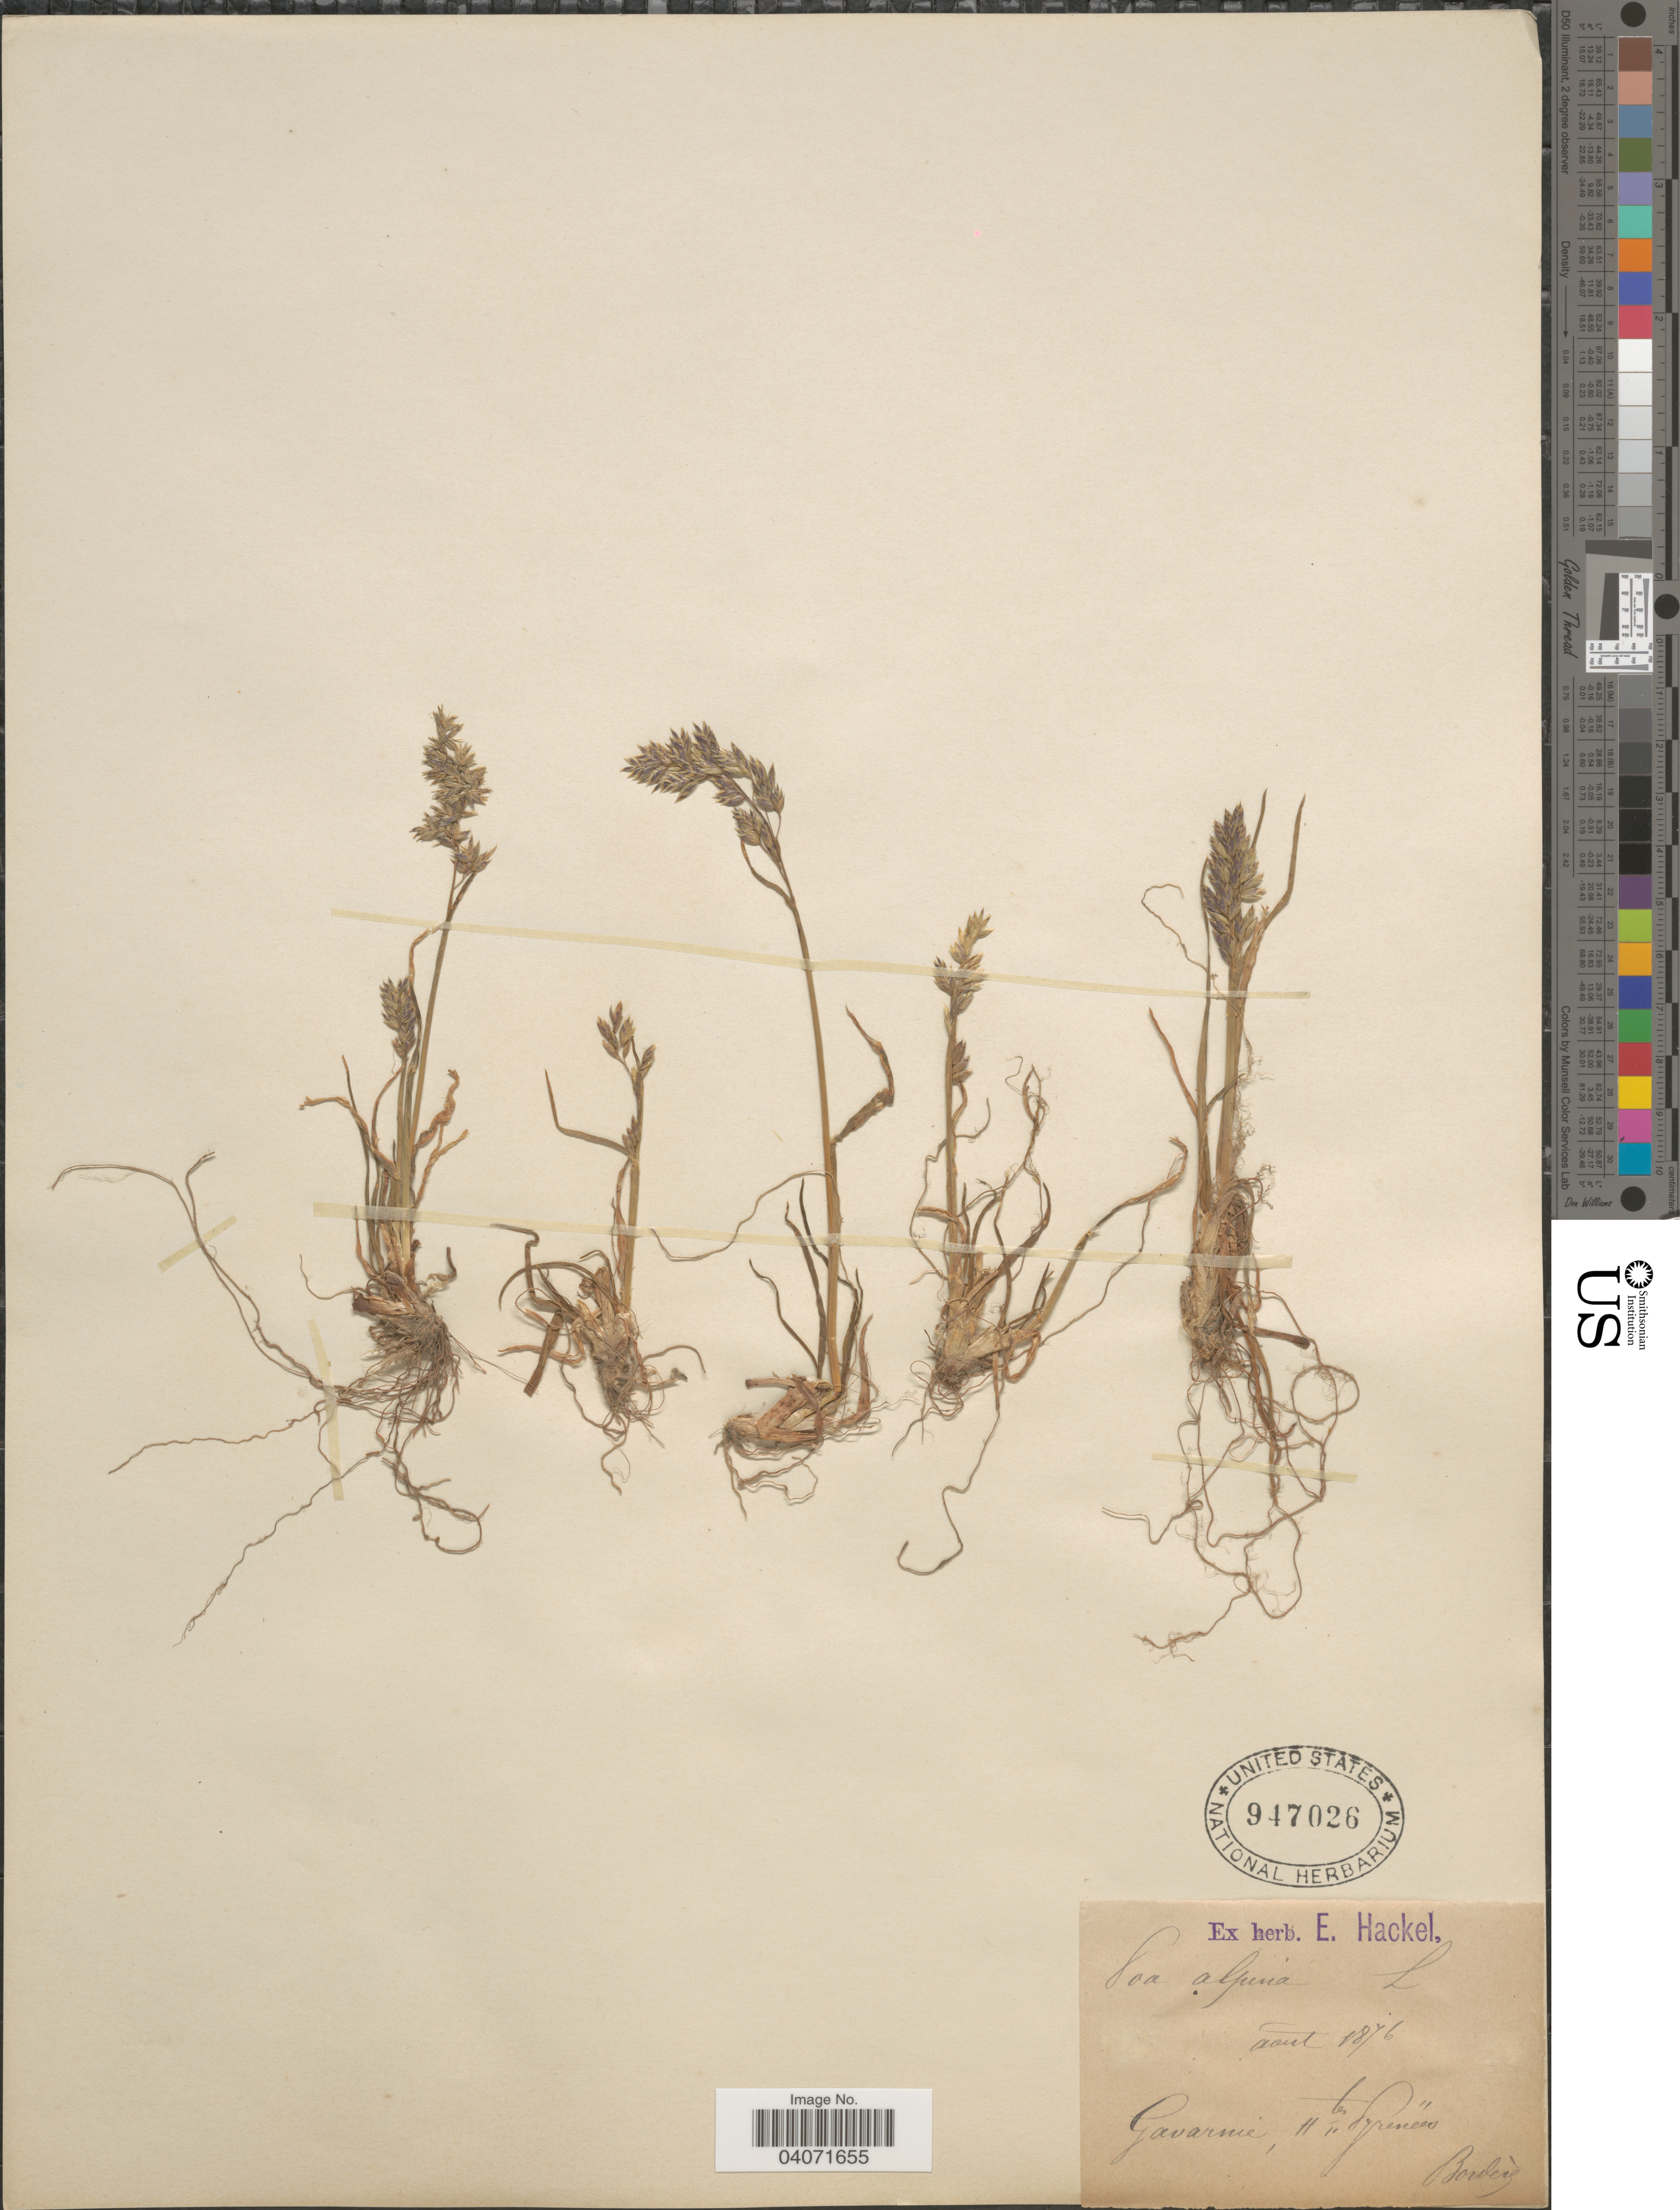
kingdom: Plantae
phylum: Tracheophyta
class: Liliopsida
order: Poales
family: Poaceae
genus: Poa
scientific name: Poa alpina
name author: L.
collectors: -. Bordère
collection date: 1876-08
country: France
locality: Gavarnie, Htes. Pyrenëes.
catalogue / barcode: US 947026